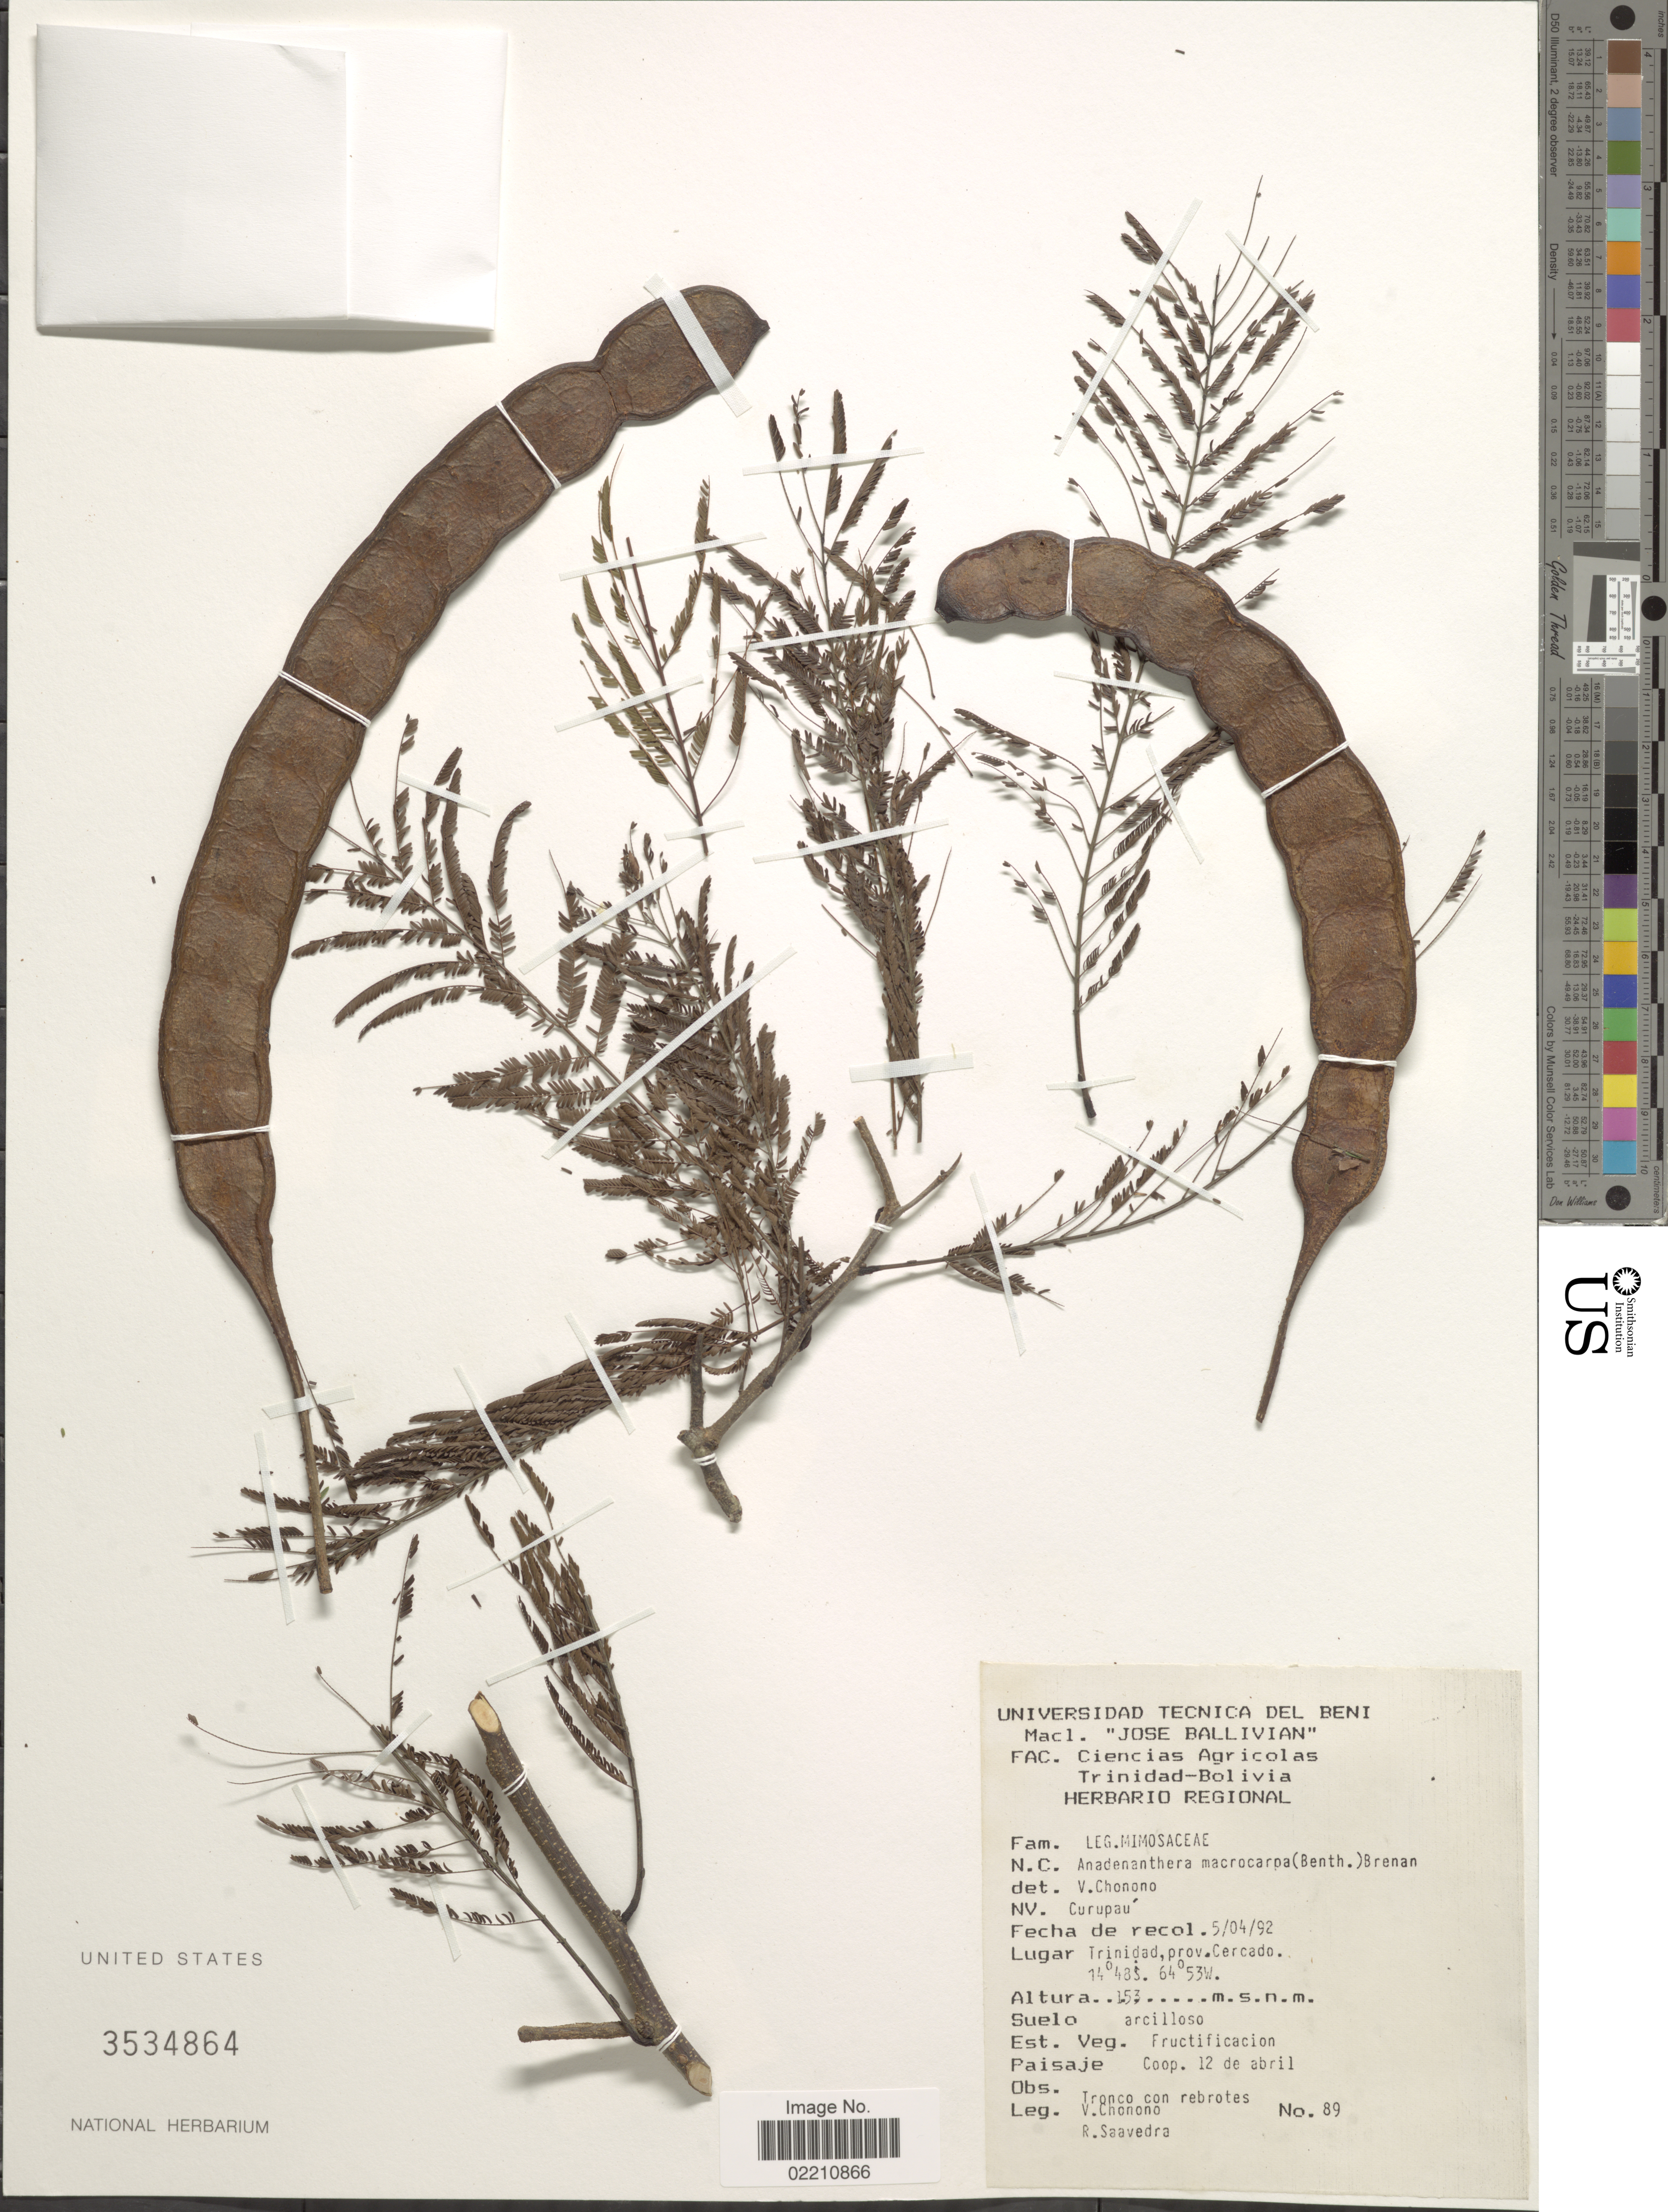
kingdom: Plantae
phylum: Tracheophyta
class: Magnoliopsida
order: Fabales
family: Fabaceae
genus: Anadenanthera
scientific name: Anadenanthera macrocarpa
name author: (Benth.) Brenan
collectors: V. Chonono & R. Saavedra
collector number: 89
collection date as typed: Transcribed d/m/y: 5/4/92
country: Trinidad and Tobago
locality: Trinidad, prov. Cercado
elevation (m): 153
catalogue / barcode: US 3534864